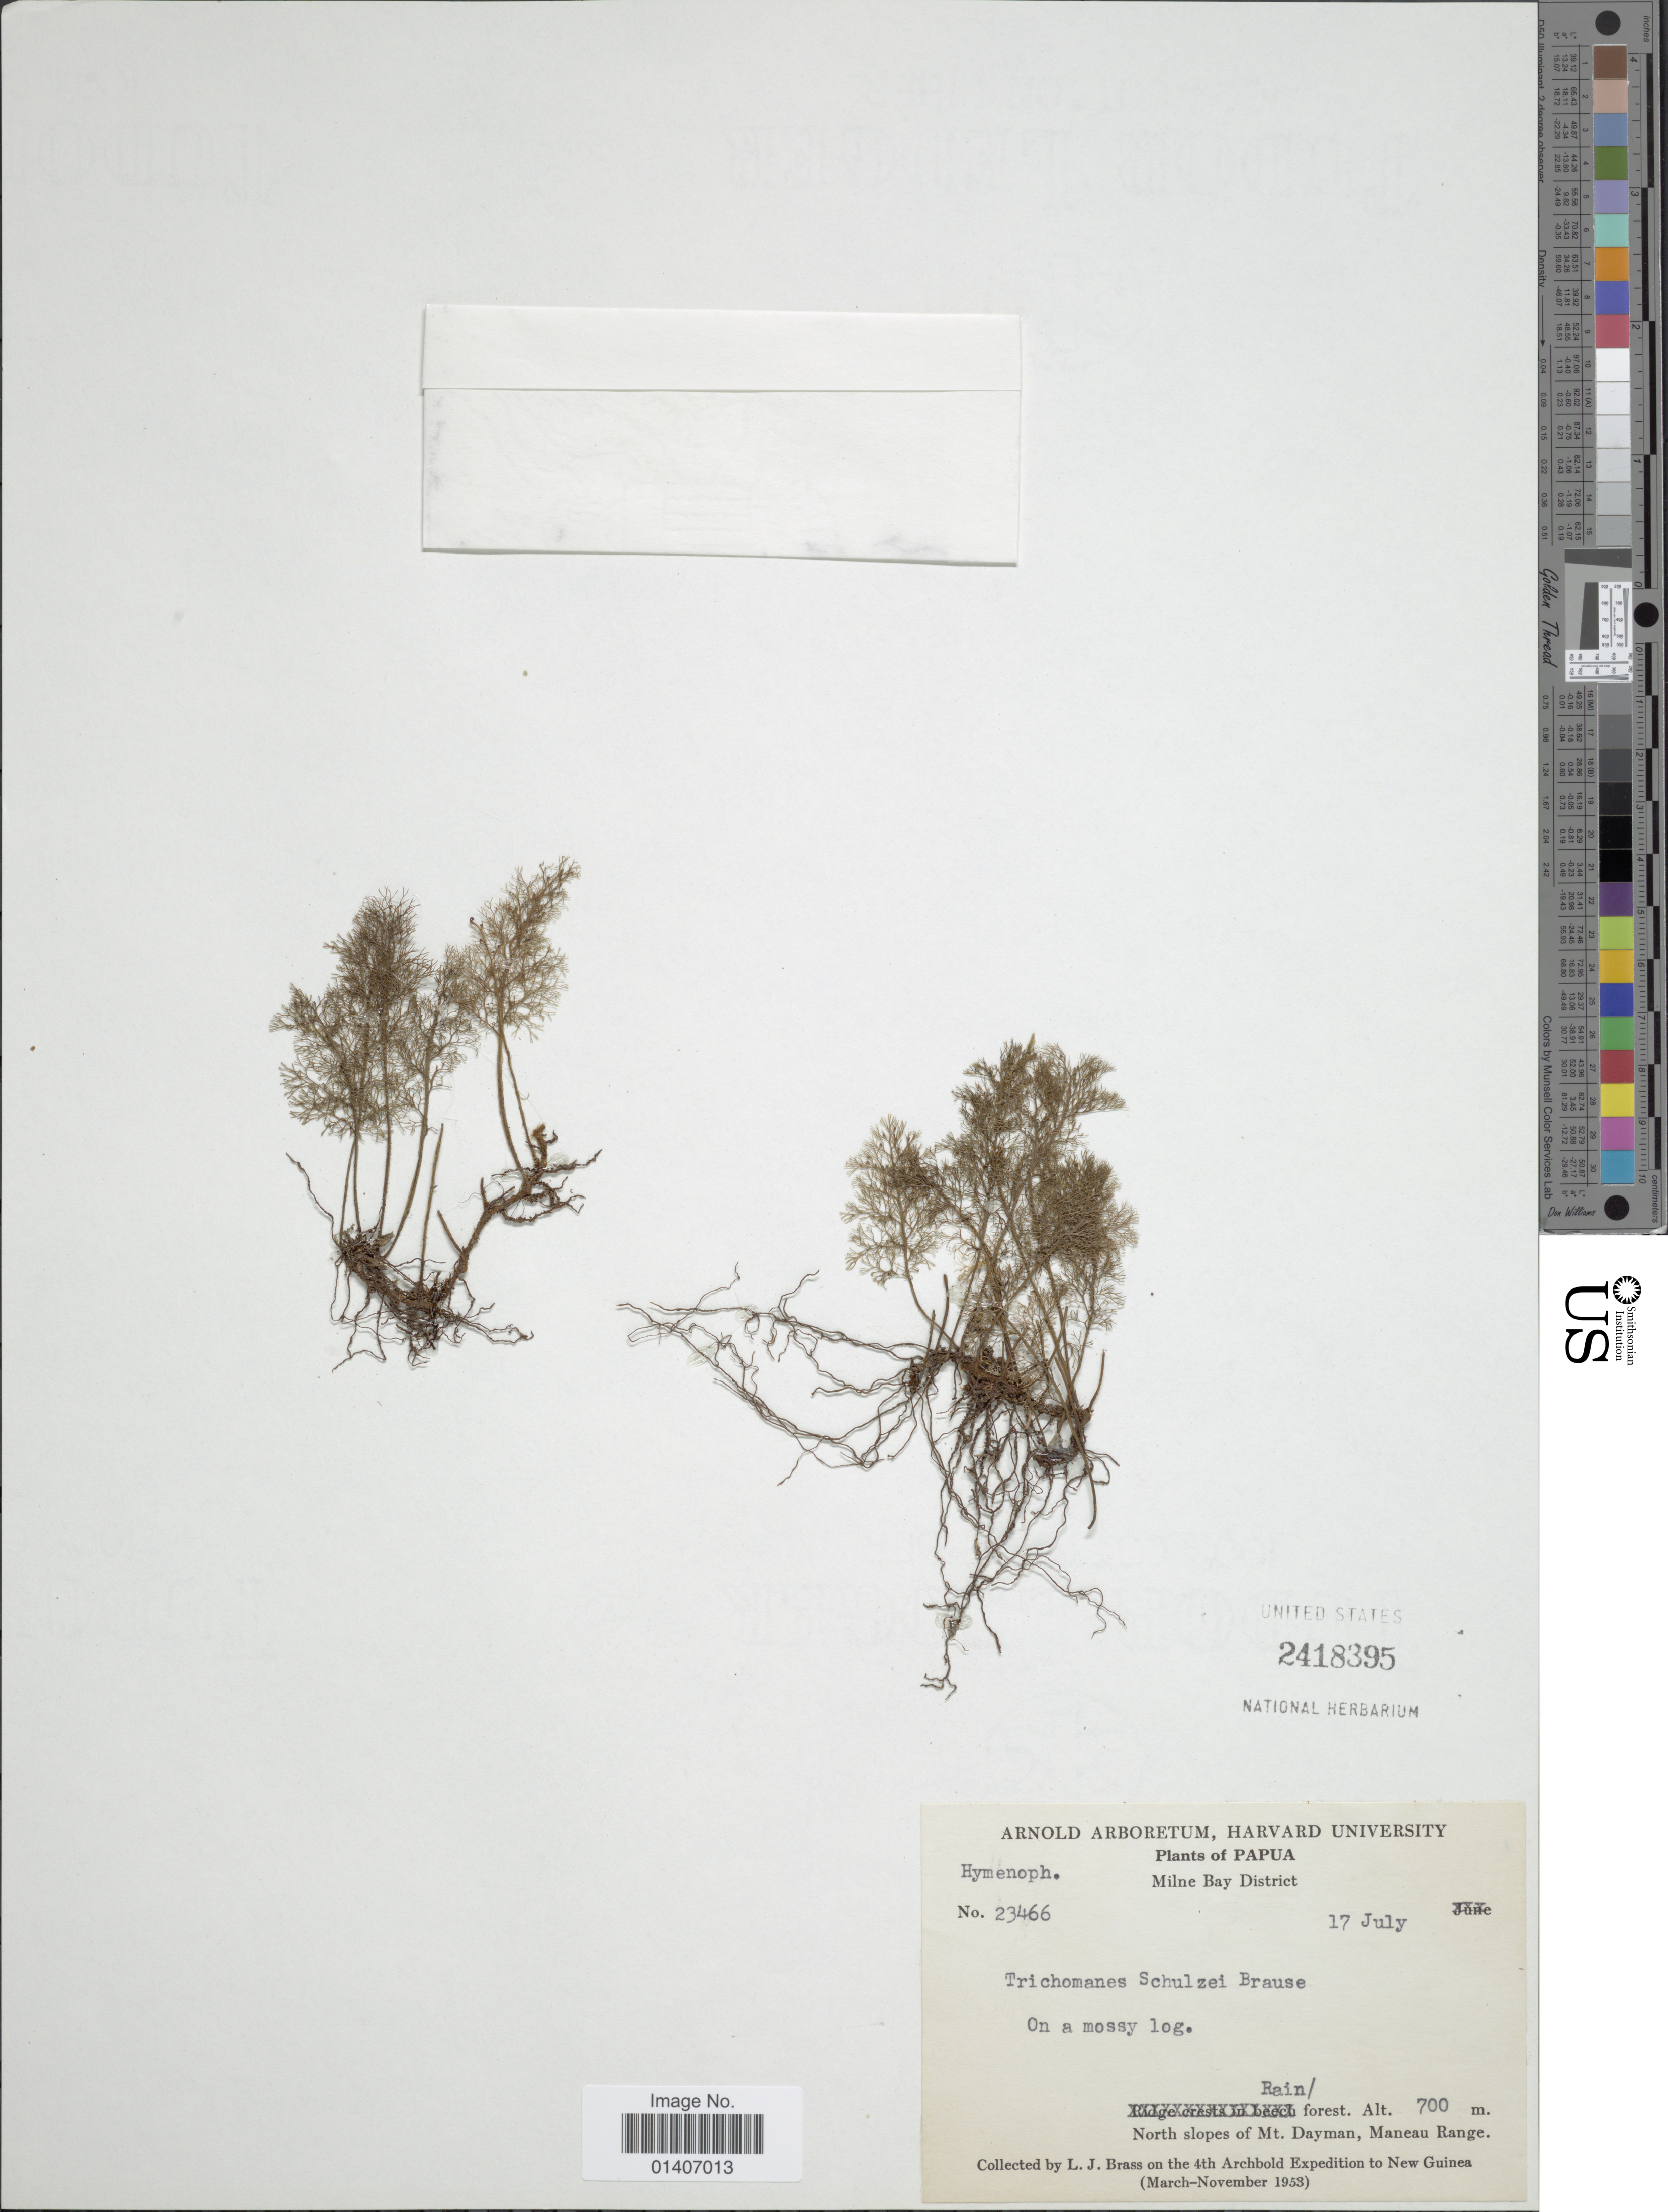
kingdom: Plantae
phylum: Tracheophyta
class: Polypodiopsida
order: Hymenophyllales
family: Hymenophyllaceae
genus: Abrodictyum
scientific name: Abrodictyum schultzei (Brause) comb. ined., 2015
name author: (Brause)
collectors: L. J. Brass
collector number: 23466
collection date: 1953-07-17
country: Papua New Guinea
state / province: Milne Bay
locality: Papua, Milne Bay District, on a mossy log, Rainforest, North slopes of mt. Dayman, Maneau Range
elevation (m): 700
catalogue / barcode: US 2418395